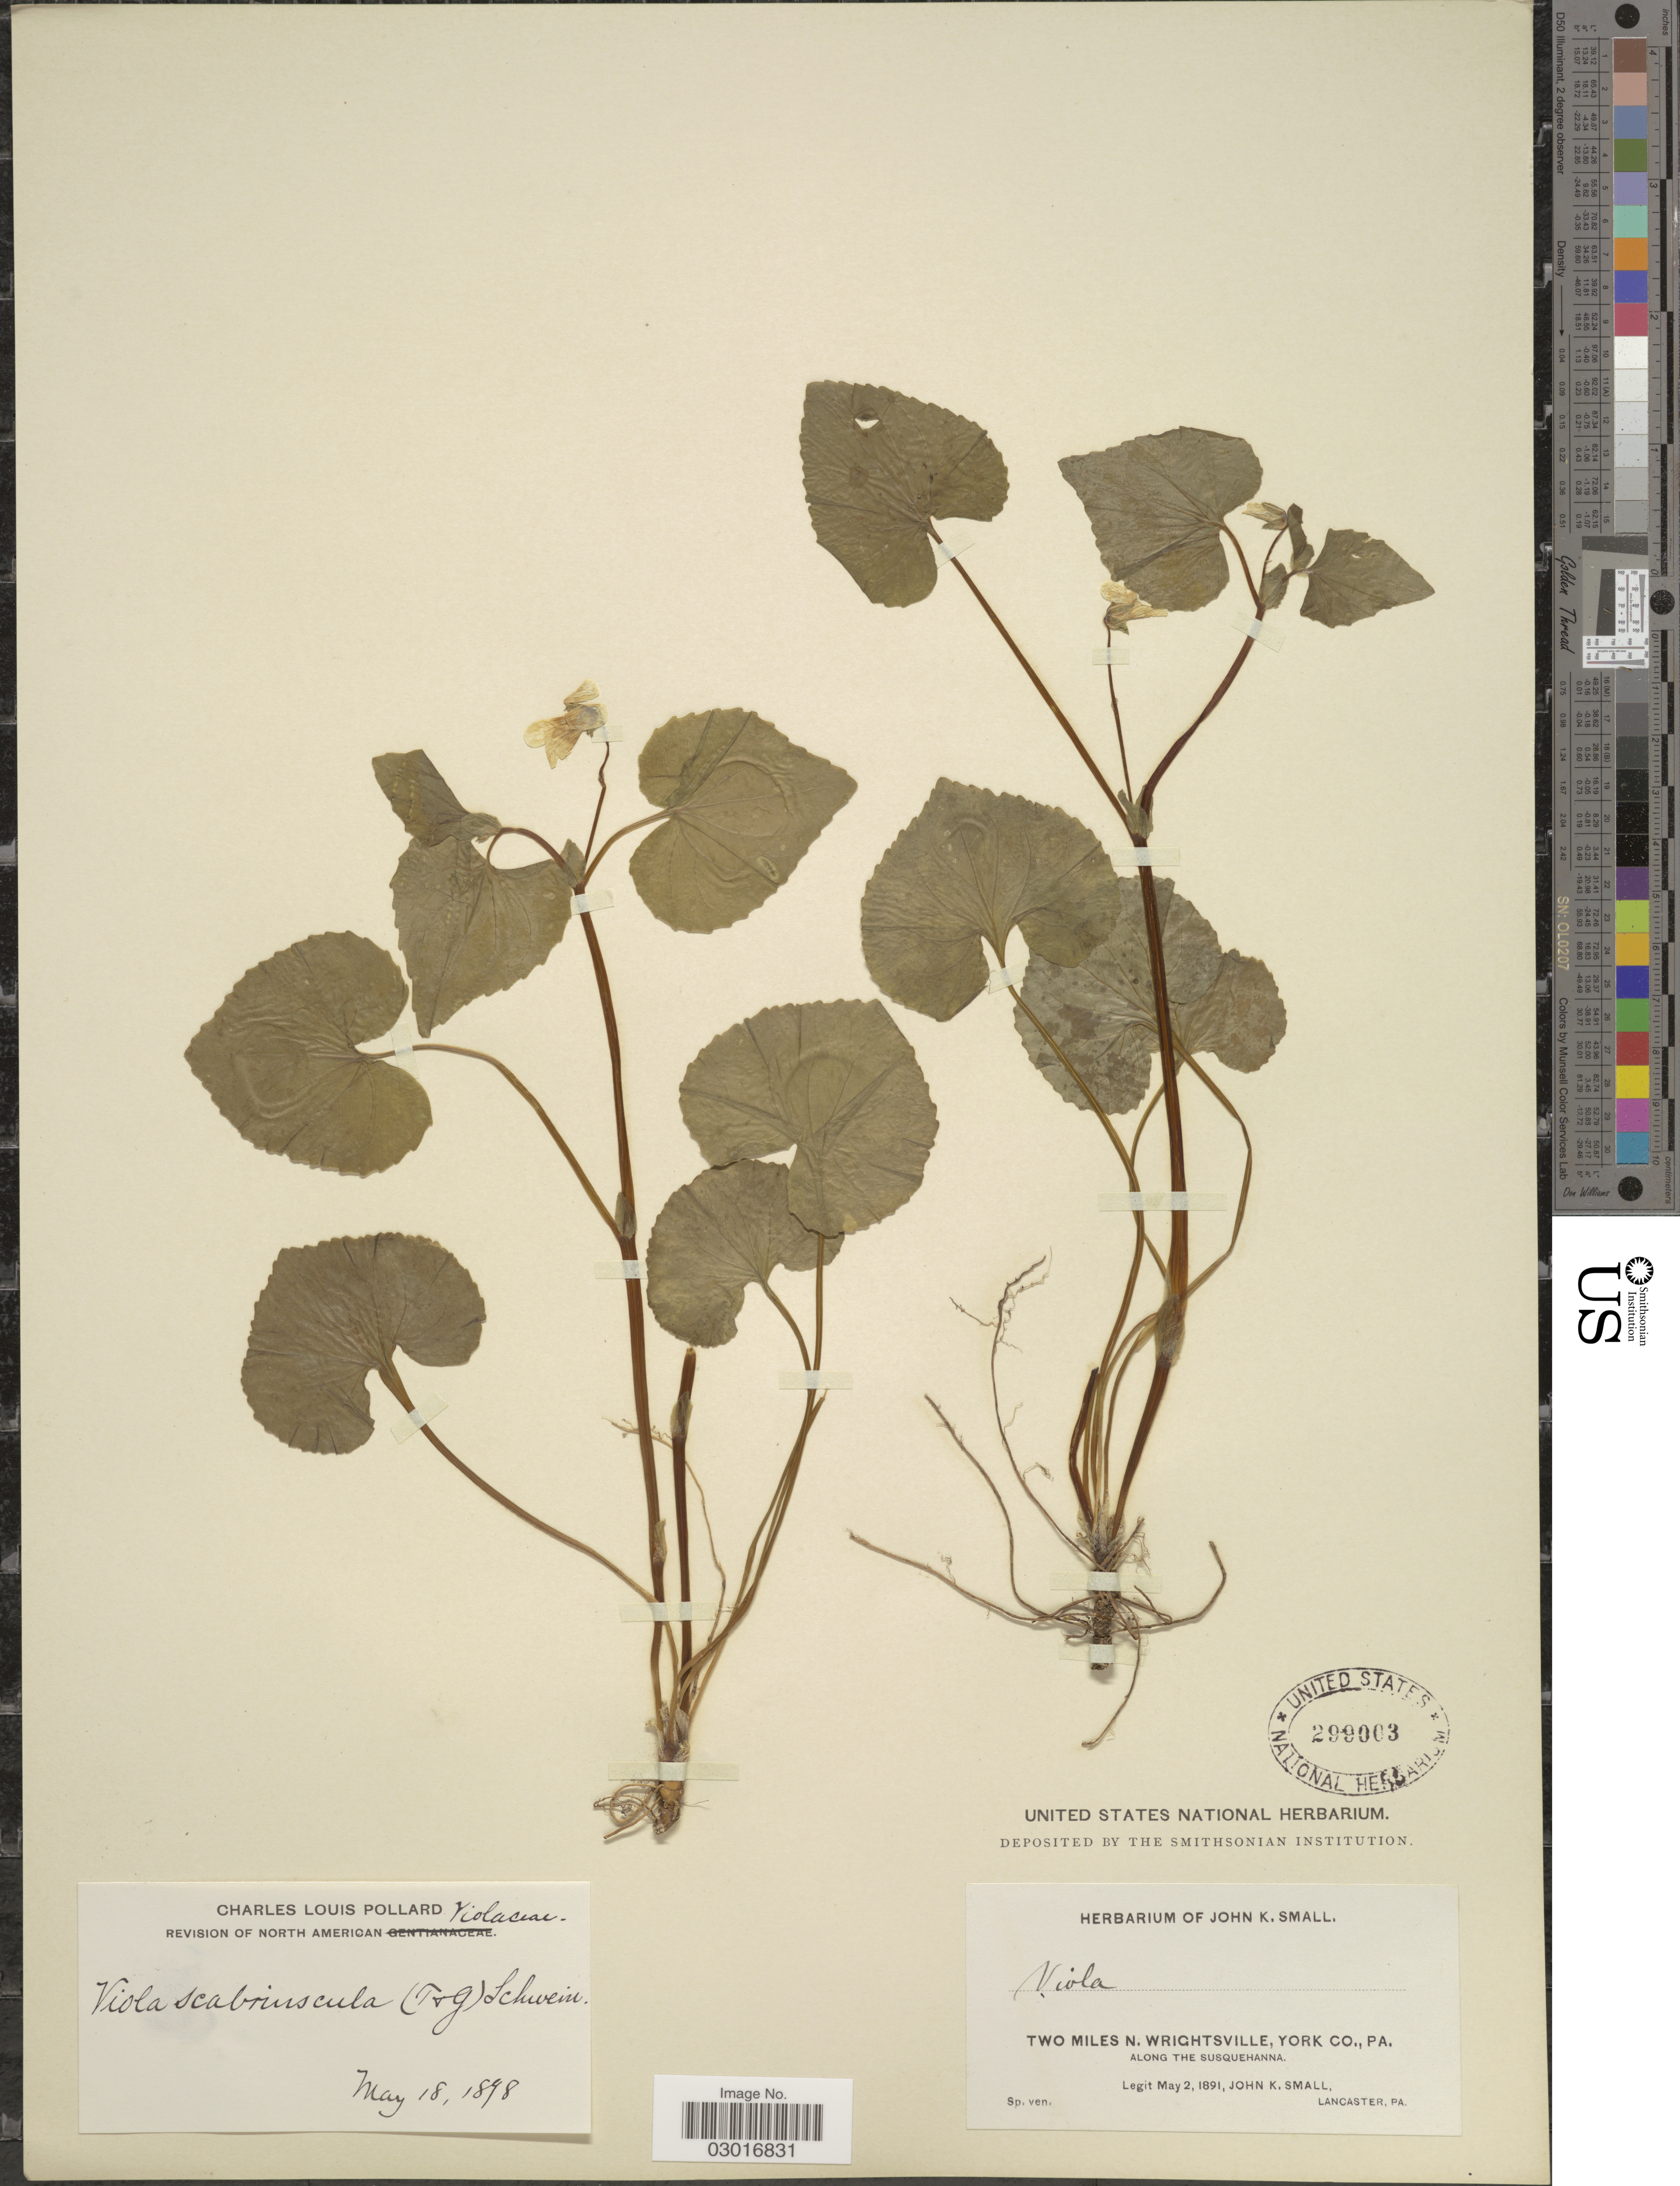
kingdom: Plantae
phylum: Tracheophyta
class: Magnoliopsida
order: Malpighiales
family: Violaceae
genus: Viola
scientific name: Viola scabriuscula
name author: (Torr. & A. Gray) Shafer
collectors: J. K. Small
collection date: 1891-05-02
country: United States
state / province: Pennsylvania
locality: Two Miles N. Wrightsville, York Co. Along the Susquehanna.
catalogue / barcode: US 299003